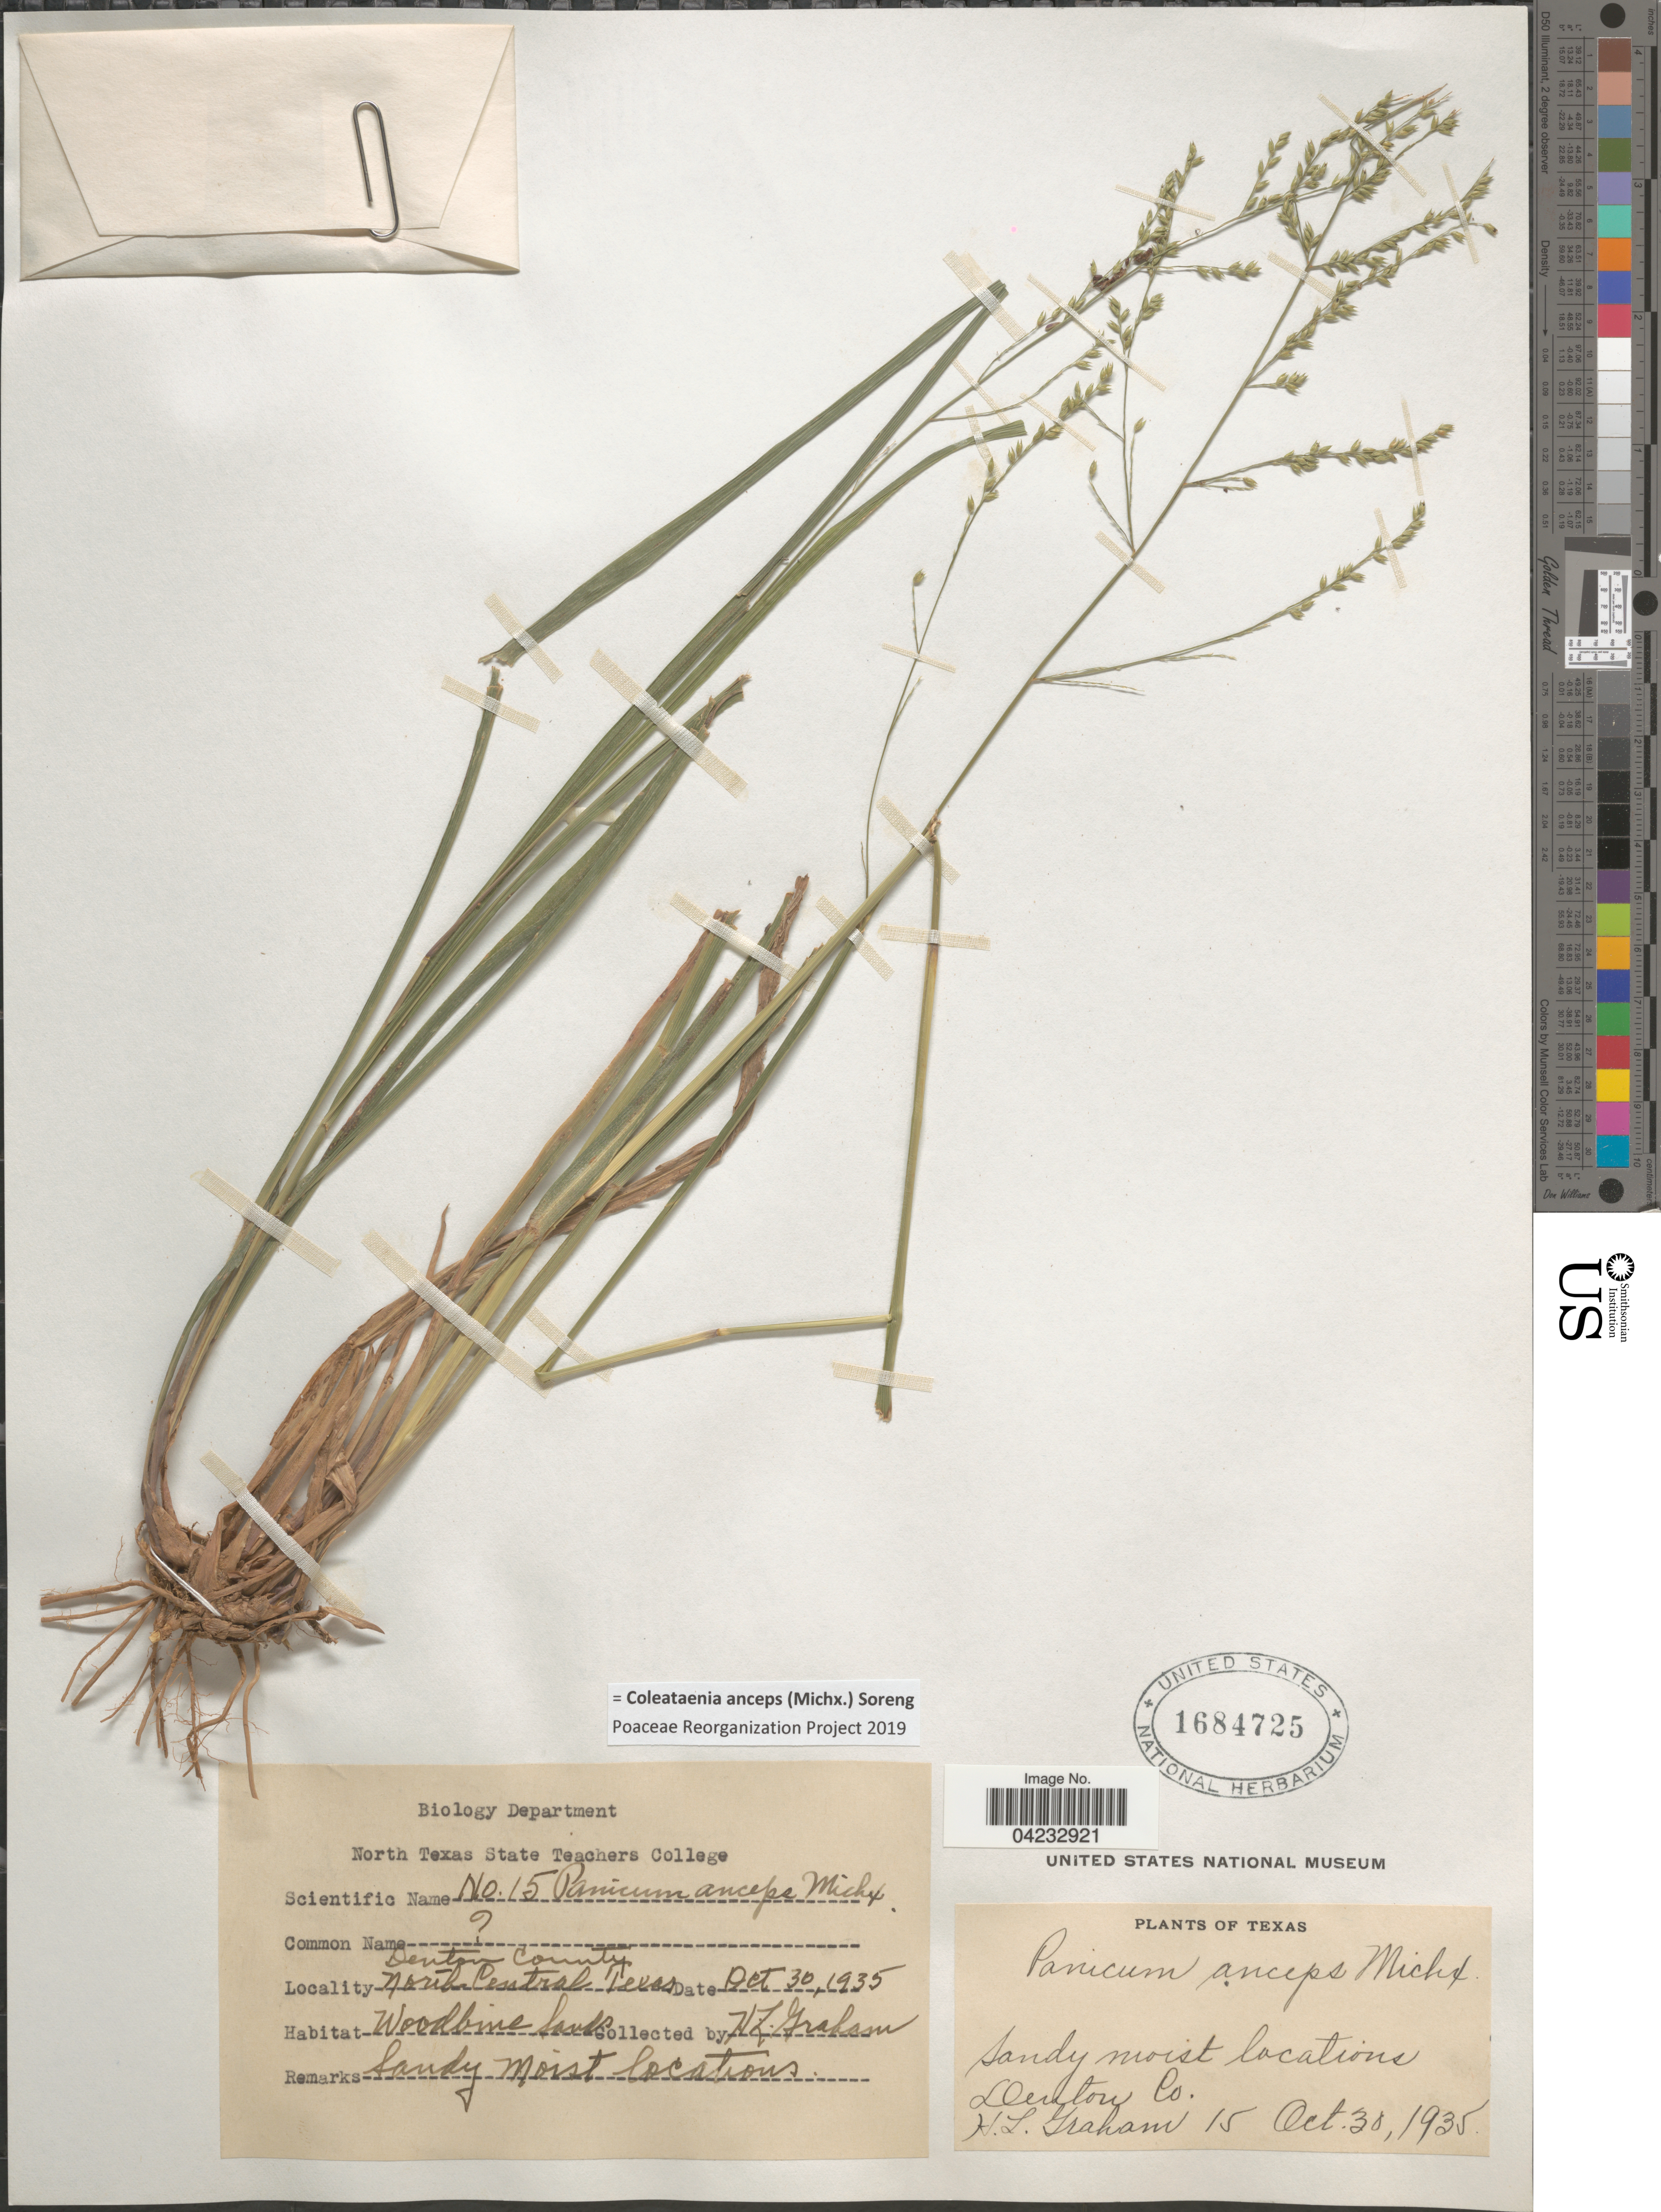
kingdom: Plantae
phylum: Tracheophyta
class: Liliopsida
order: Poales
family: Poaceae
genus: Coleataenia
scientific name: Coleataenia anceps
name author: (Michx.) Soreng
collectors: H. L. Graham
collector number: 15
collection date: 1935-10-30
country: United States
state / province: Texas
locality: Denton County. North Central Texas.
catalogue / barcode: US 1684725